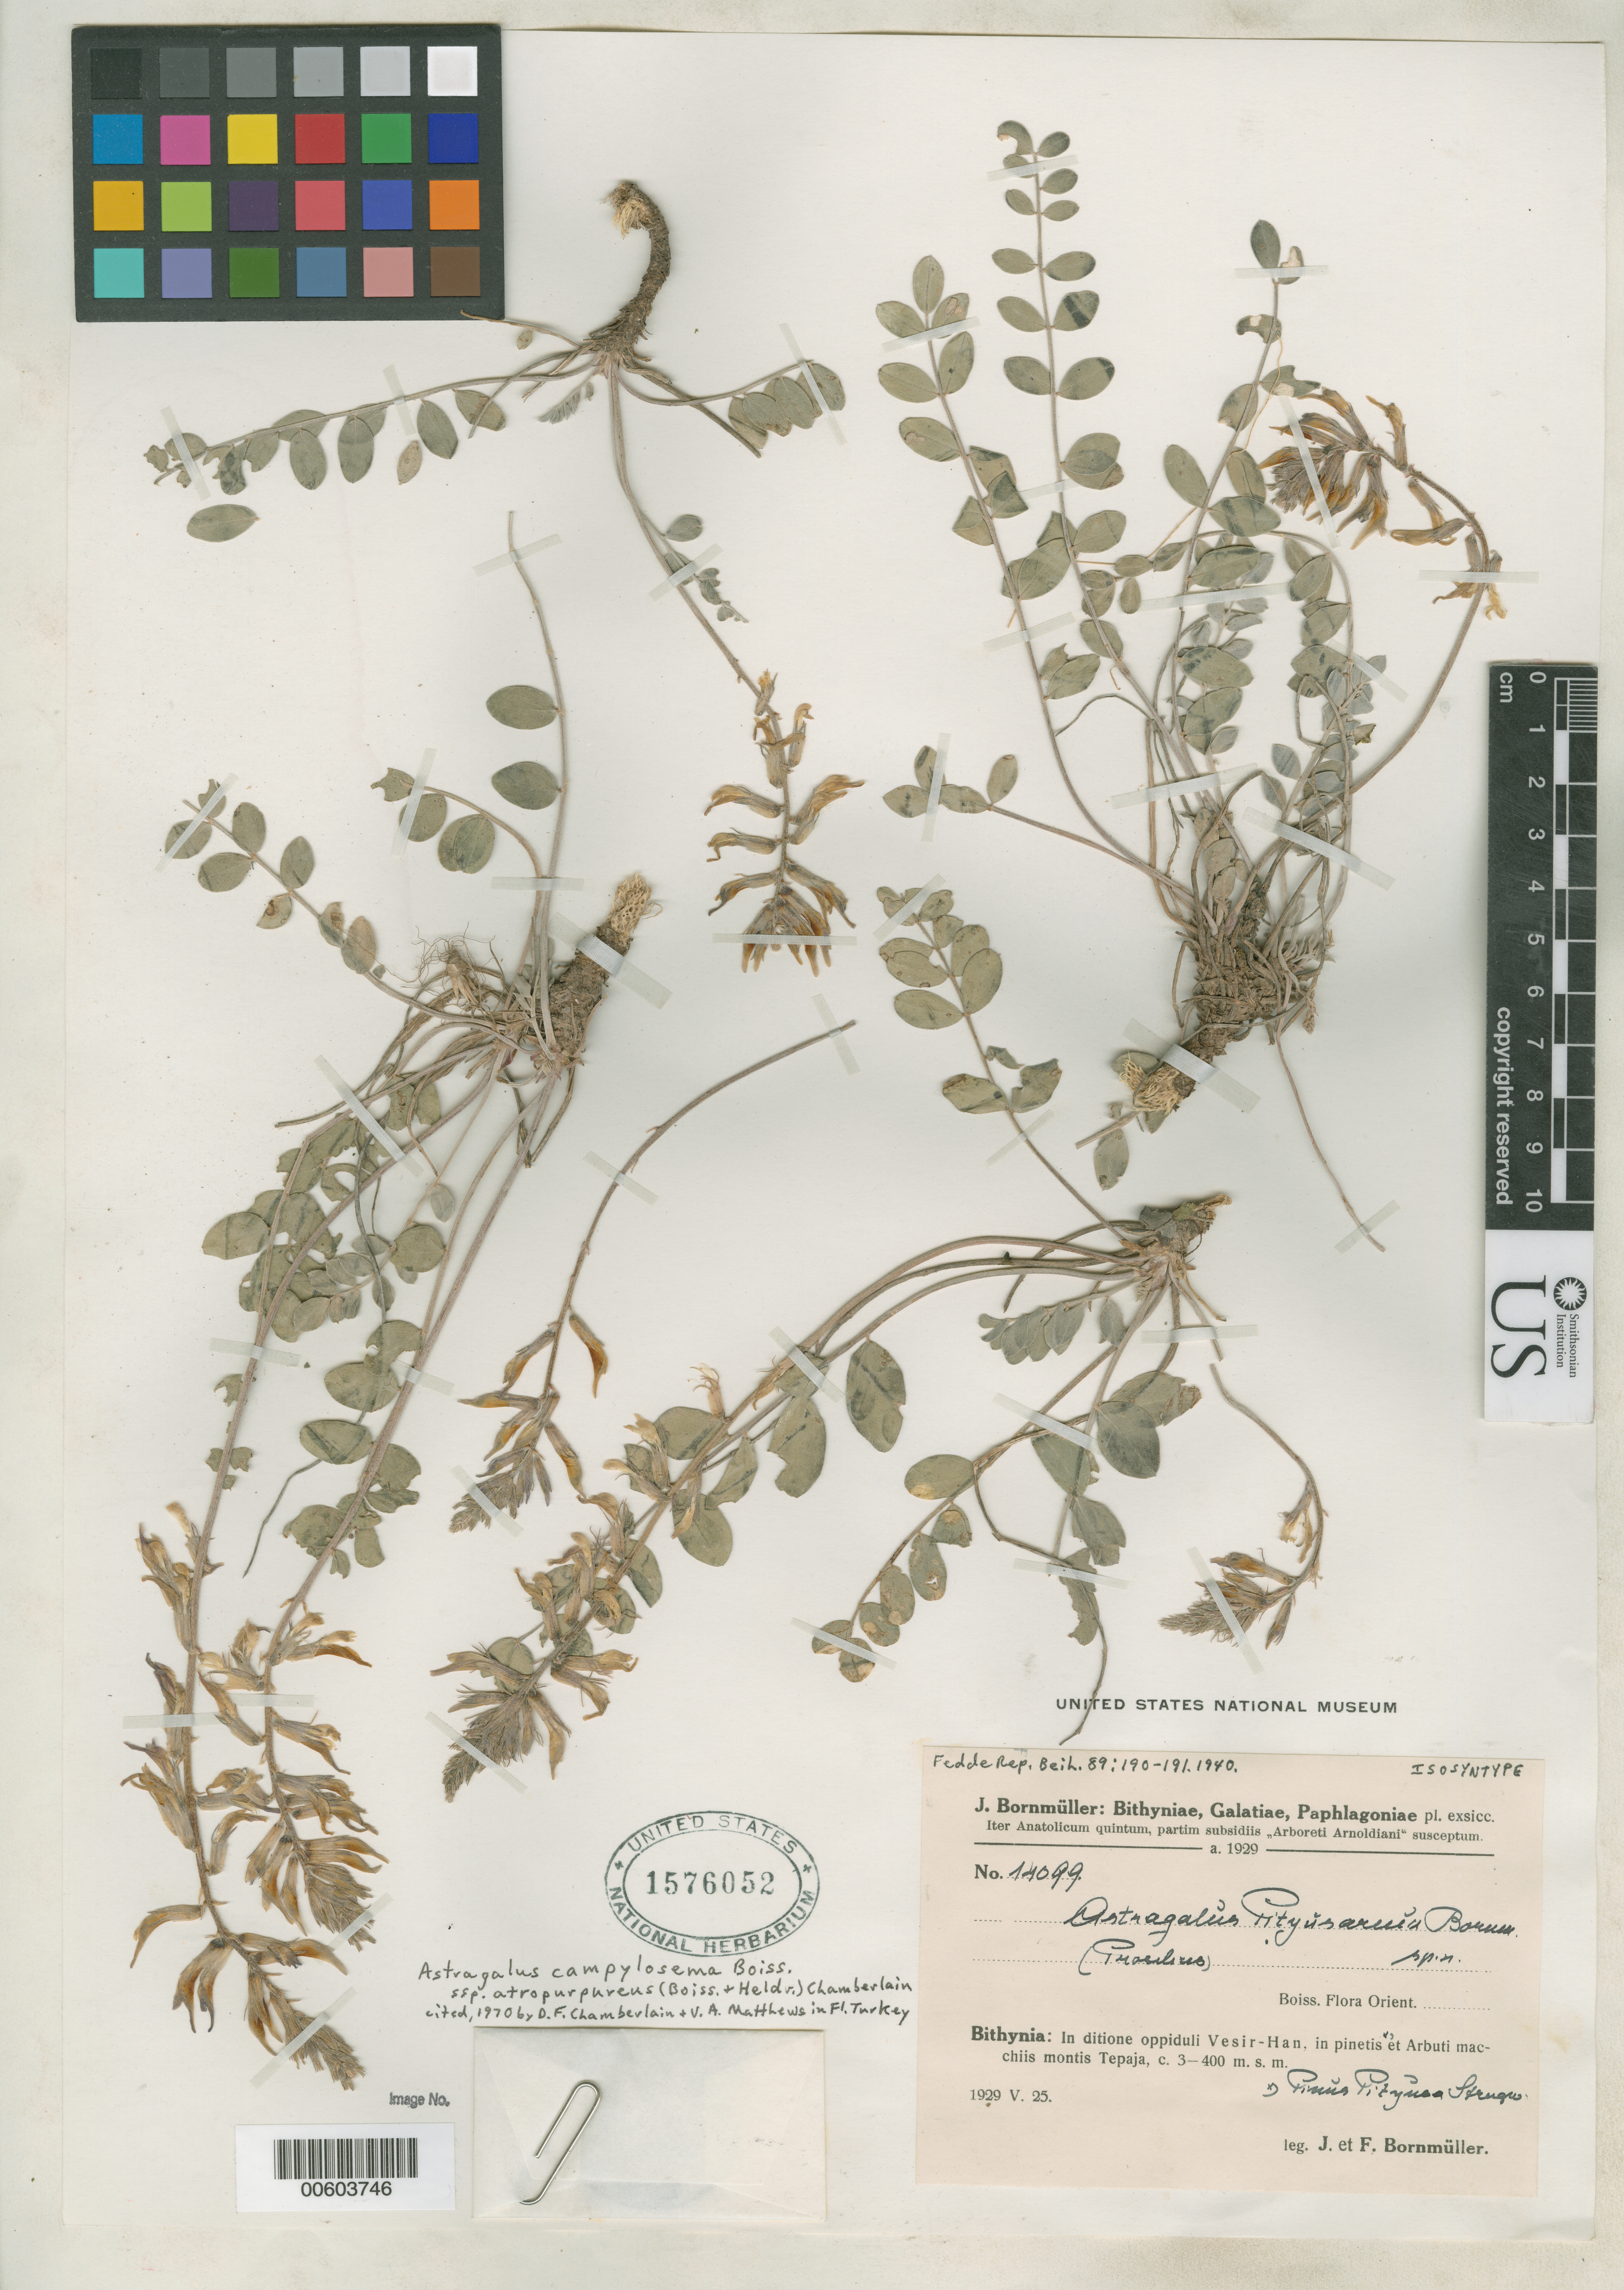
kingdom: Plantae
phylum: Tracheophyta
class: Magnoliopsida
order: Fabales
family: Fabaceae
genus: Astragalus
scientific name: Astragalus pityusarum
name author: Bornm.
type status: Isotype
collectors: J. Bornmüller & F. Bornmueller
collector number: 14099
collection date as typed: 25 May 1929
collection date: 1929-05-25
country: Turkey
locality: Bithynia, in ditione Oppiduli Vesir-han, in pinetis & Arbuti Machiis montis Tepaja.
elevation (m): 300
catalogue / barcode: US 1576052